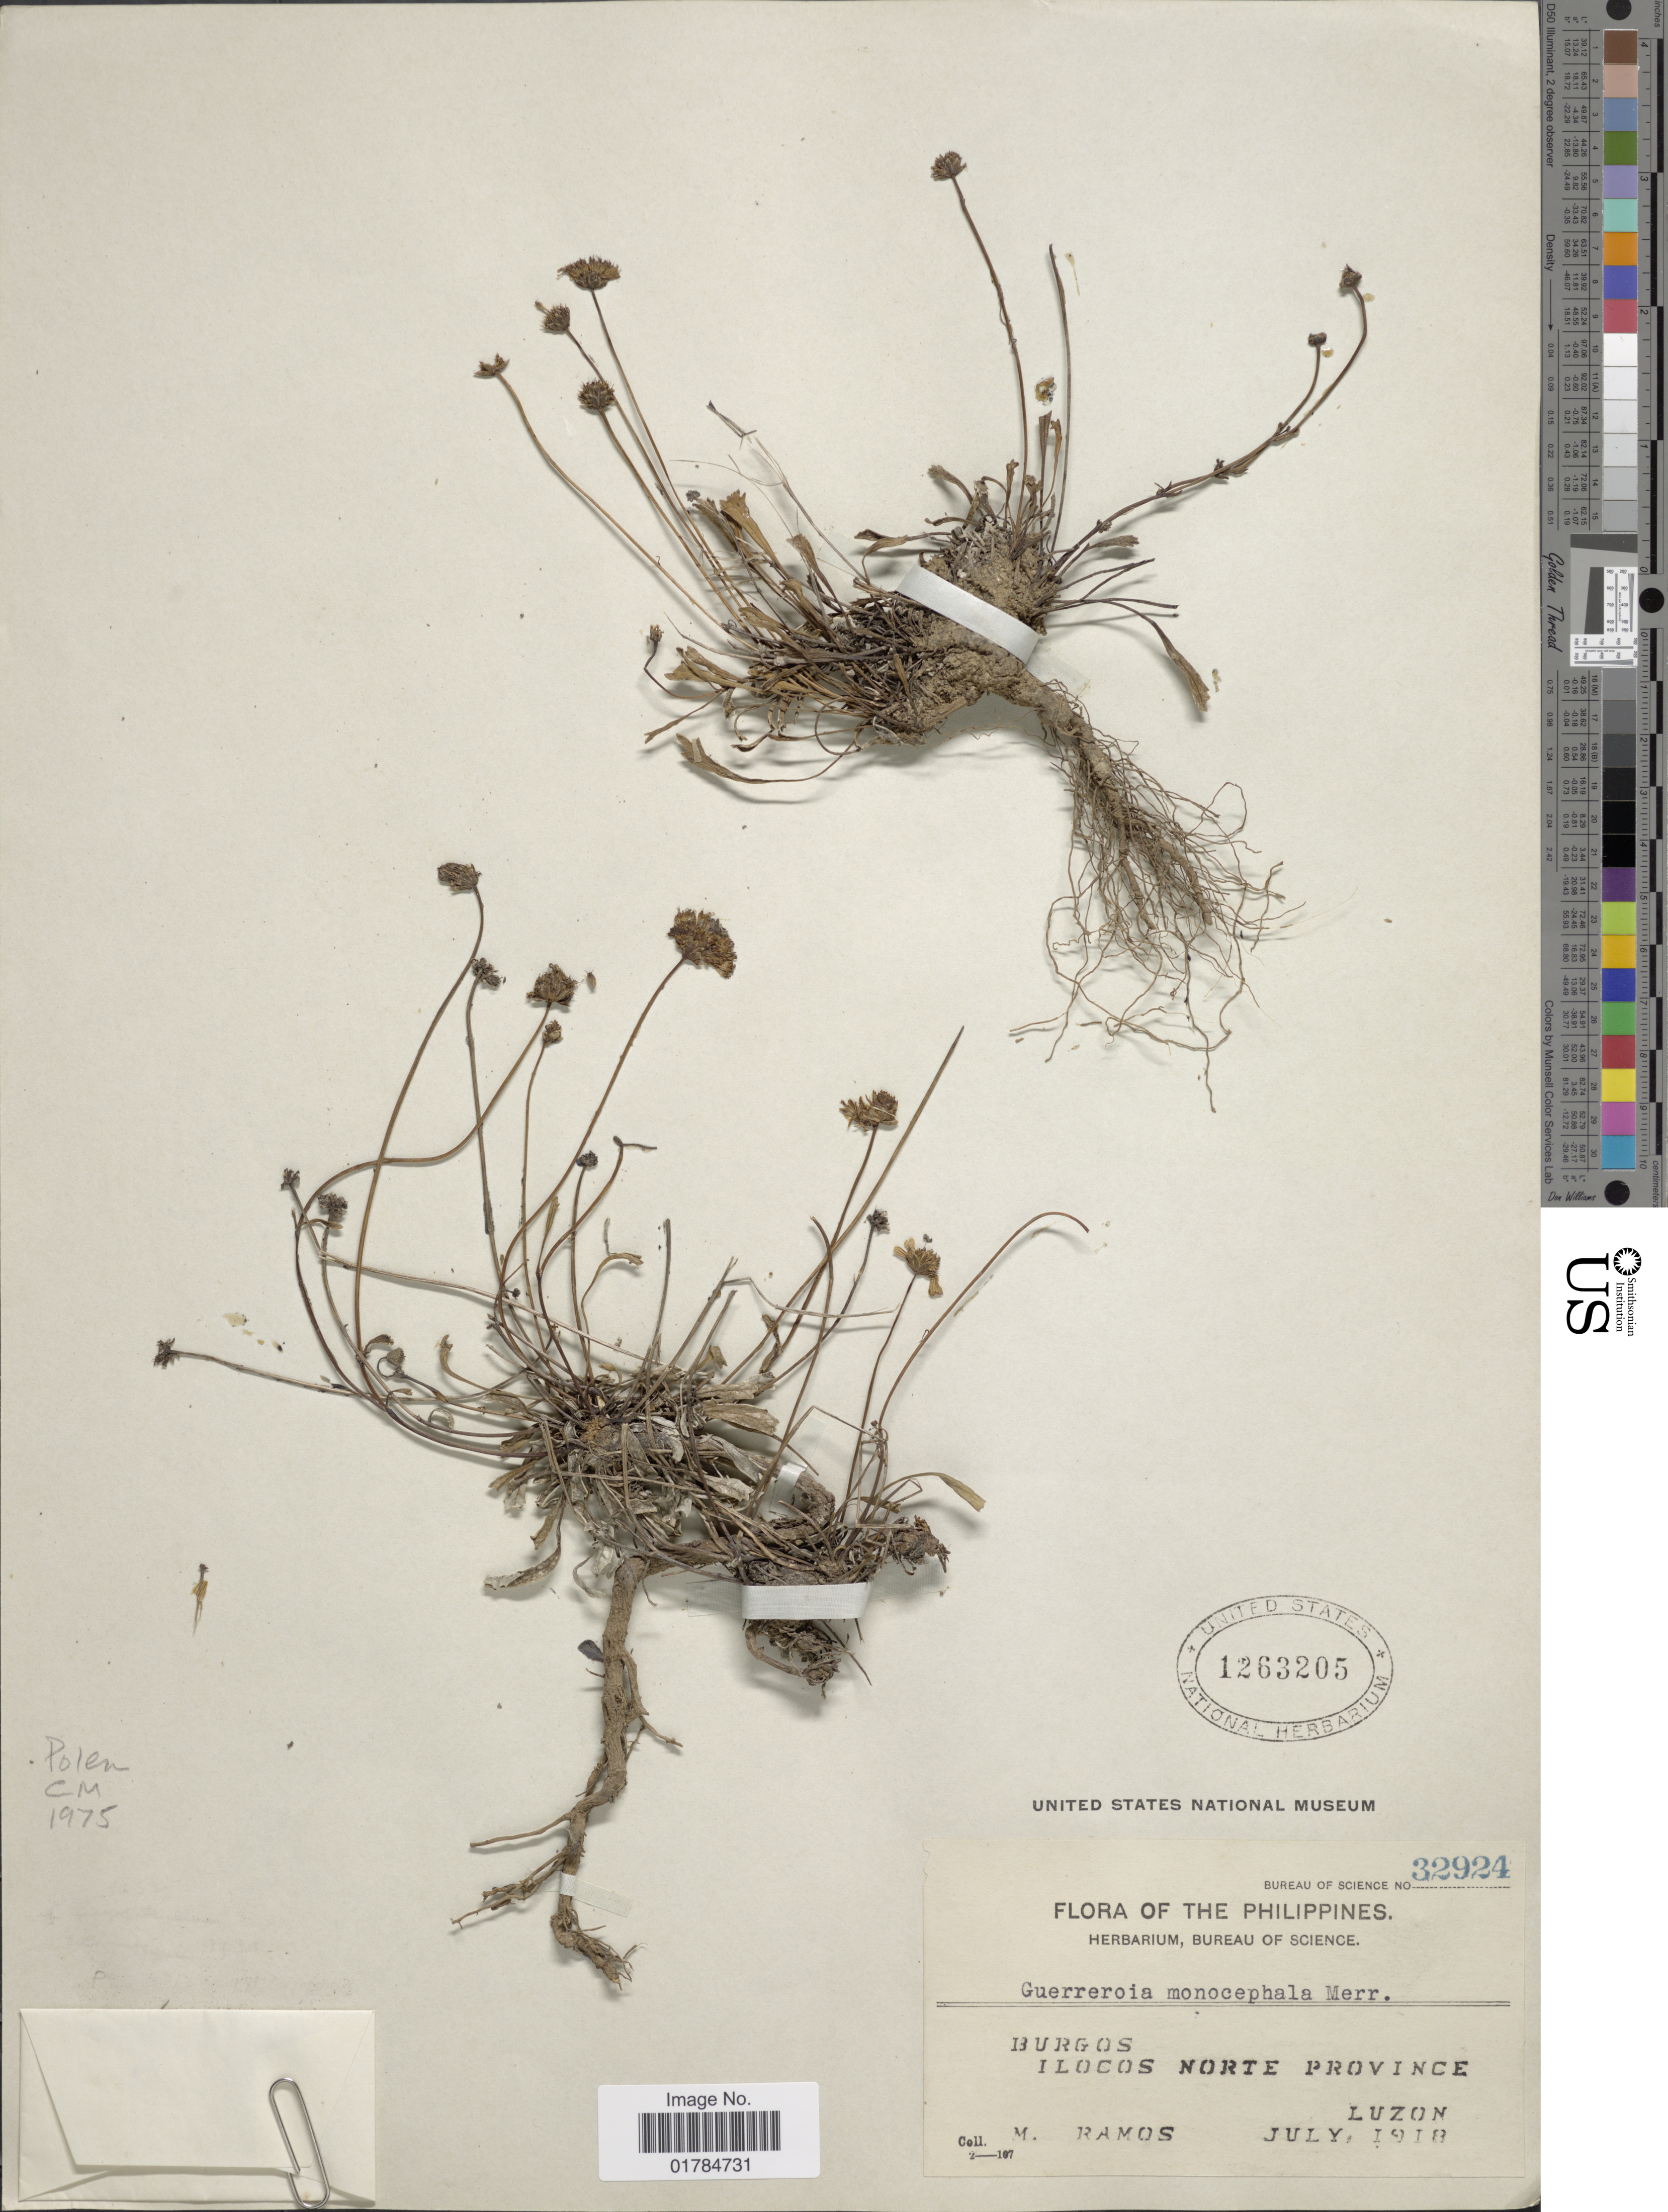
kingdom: Plantae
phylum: Tracheophyta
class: Magnoliopsida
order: Asterales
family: Asteraceae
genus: Guerreroia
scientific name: Guerreroia monocephala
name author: Merr.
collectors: M. Ramos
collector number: BureauOfScience32924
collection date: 1918-07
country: Philippines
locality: Burgos Ilocos Norte Province, Luzon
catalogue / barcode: US 1263205